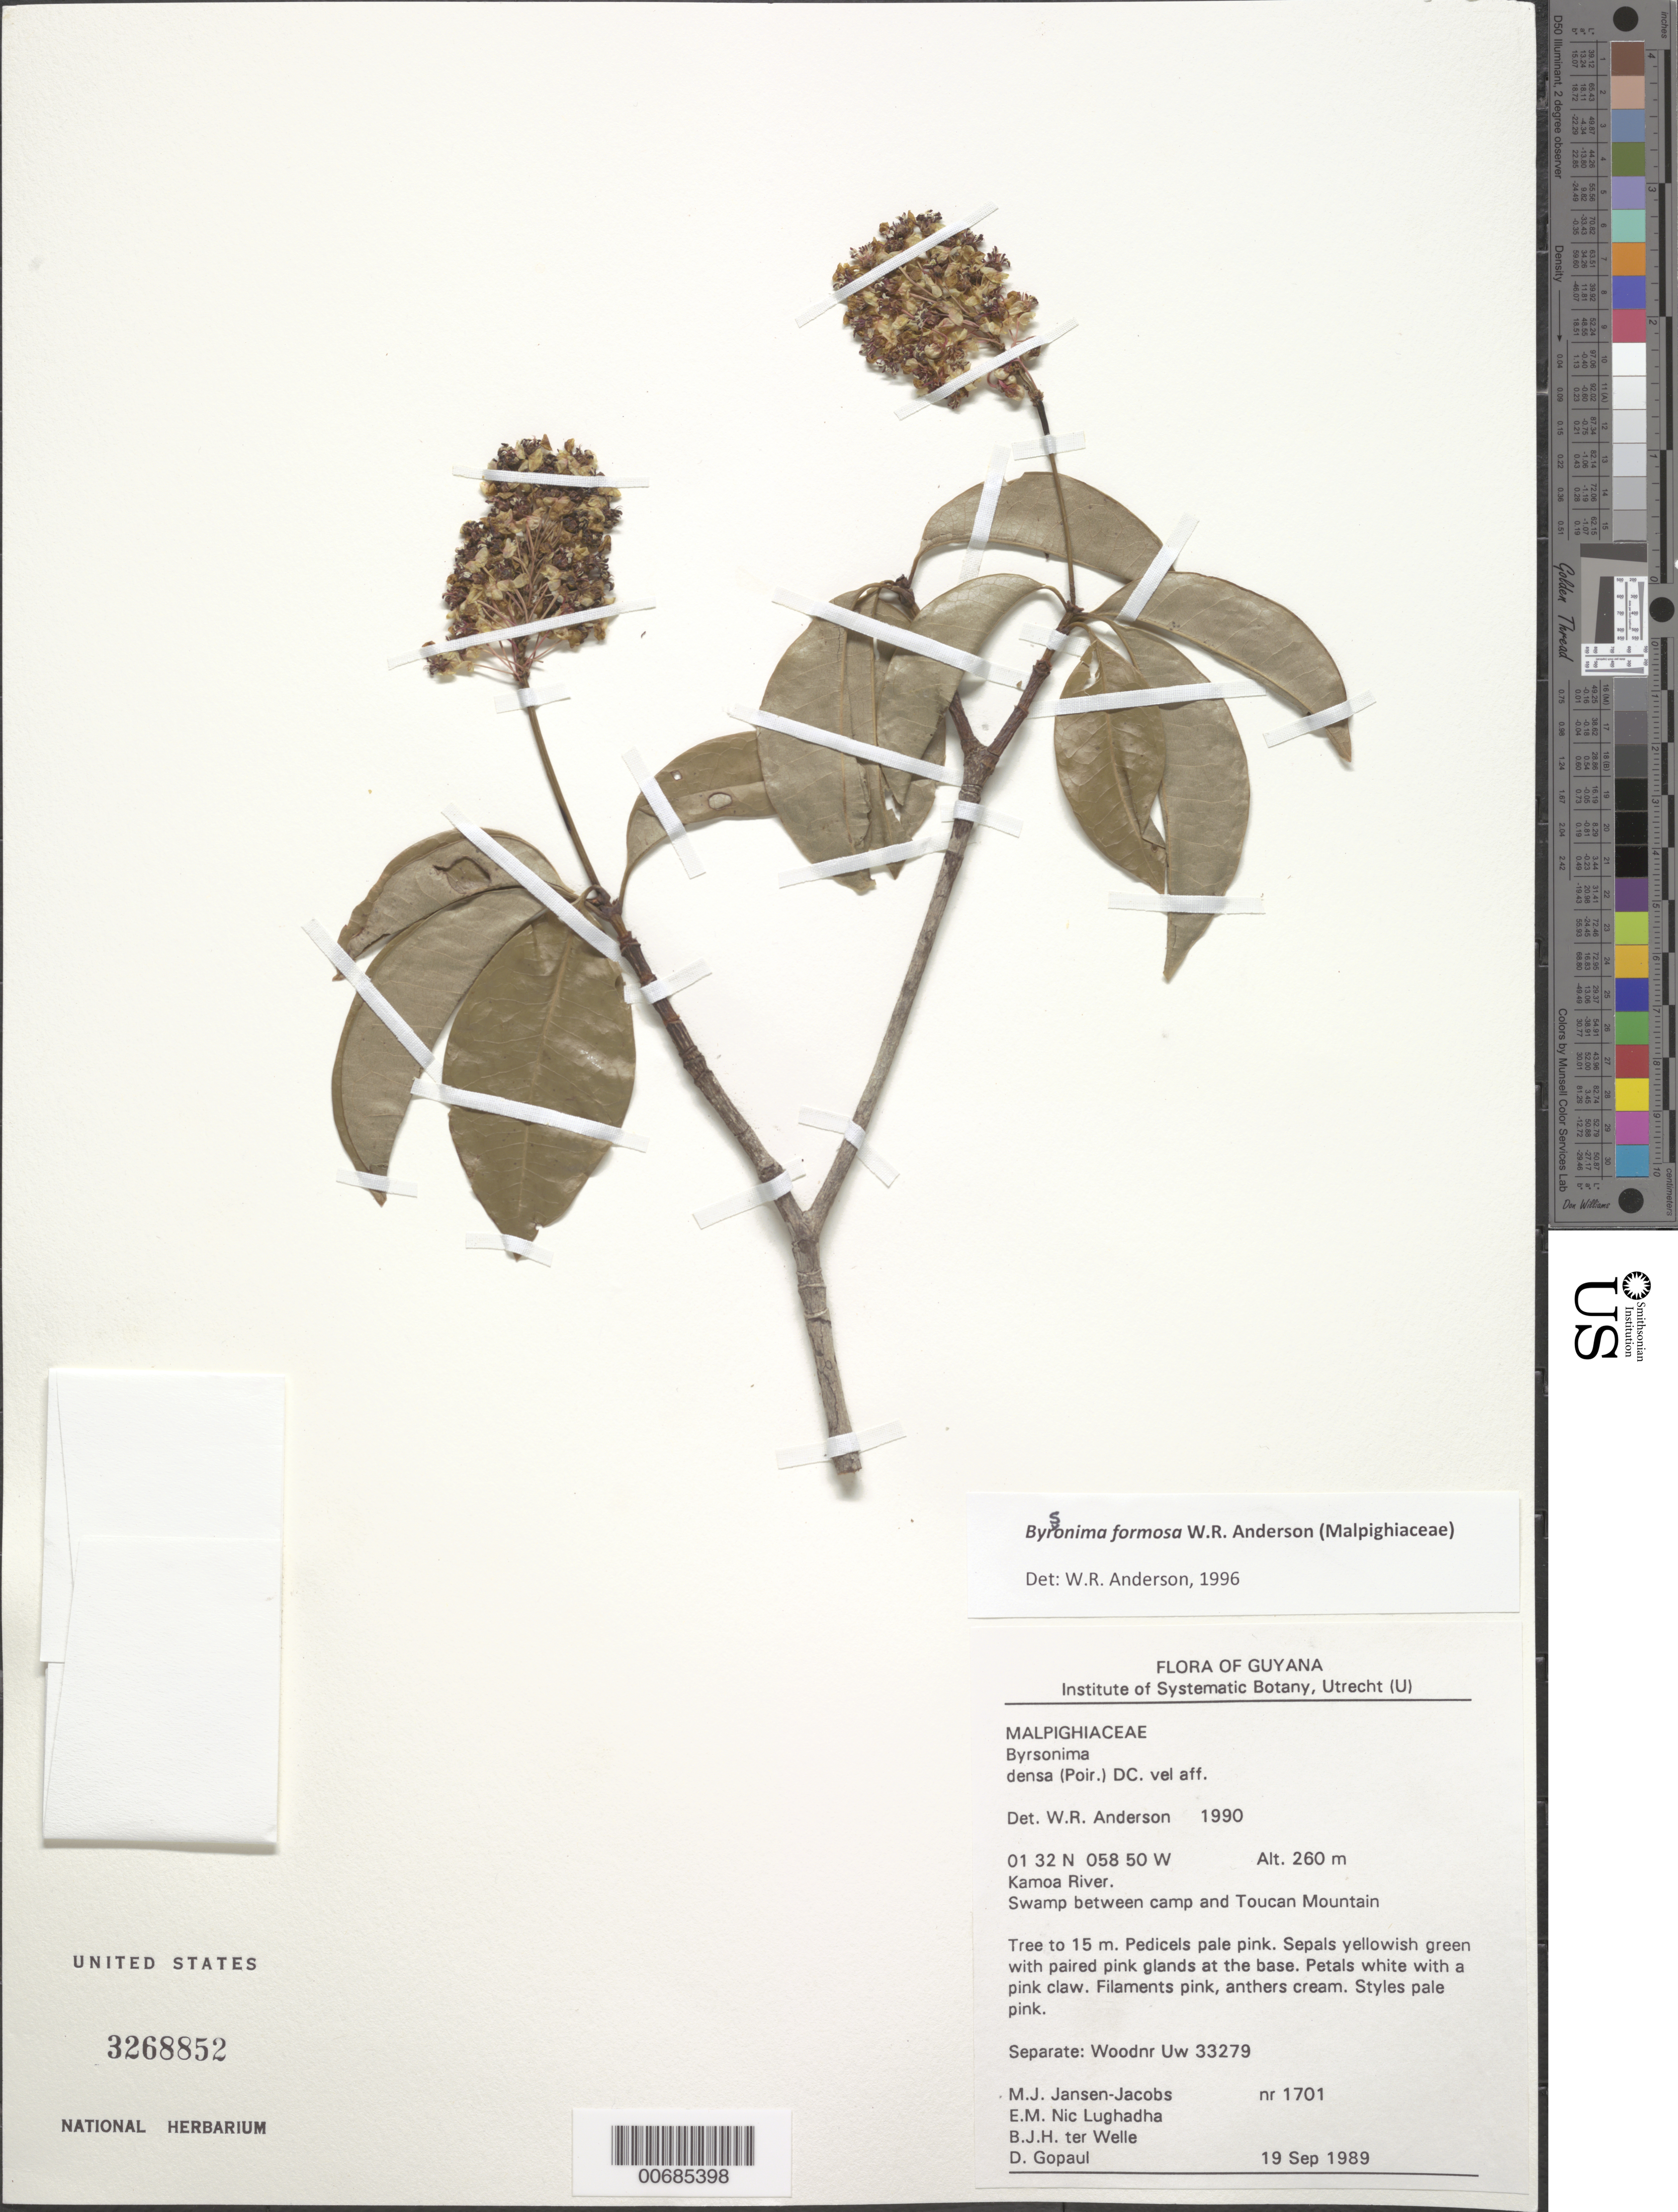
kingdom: Plantae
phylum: Tracheophyta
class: Magnoliopsida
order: Malpighiales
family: Malpighiaceae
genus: Byrsonima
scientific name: Byrsonima formosa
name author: W.R. Anderson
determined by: Anderson, W. R., (MICH), University of Michigan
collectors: M. J. Jansen-Jacobs, E. Nic Lughadha, B. Welle & D. Gopaul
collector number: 1701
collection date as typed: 19-Sep-89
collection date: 1989-09-19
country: Guyana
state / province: U. Takutu-U. Essequibo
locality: Toucan Mountain, Kamoa River, betw. camp and Toucan Mt.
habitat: Swamp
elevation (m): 260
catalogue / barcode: US 3268852